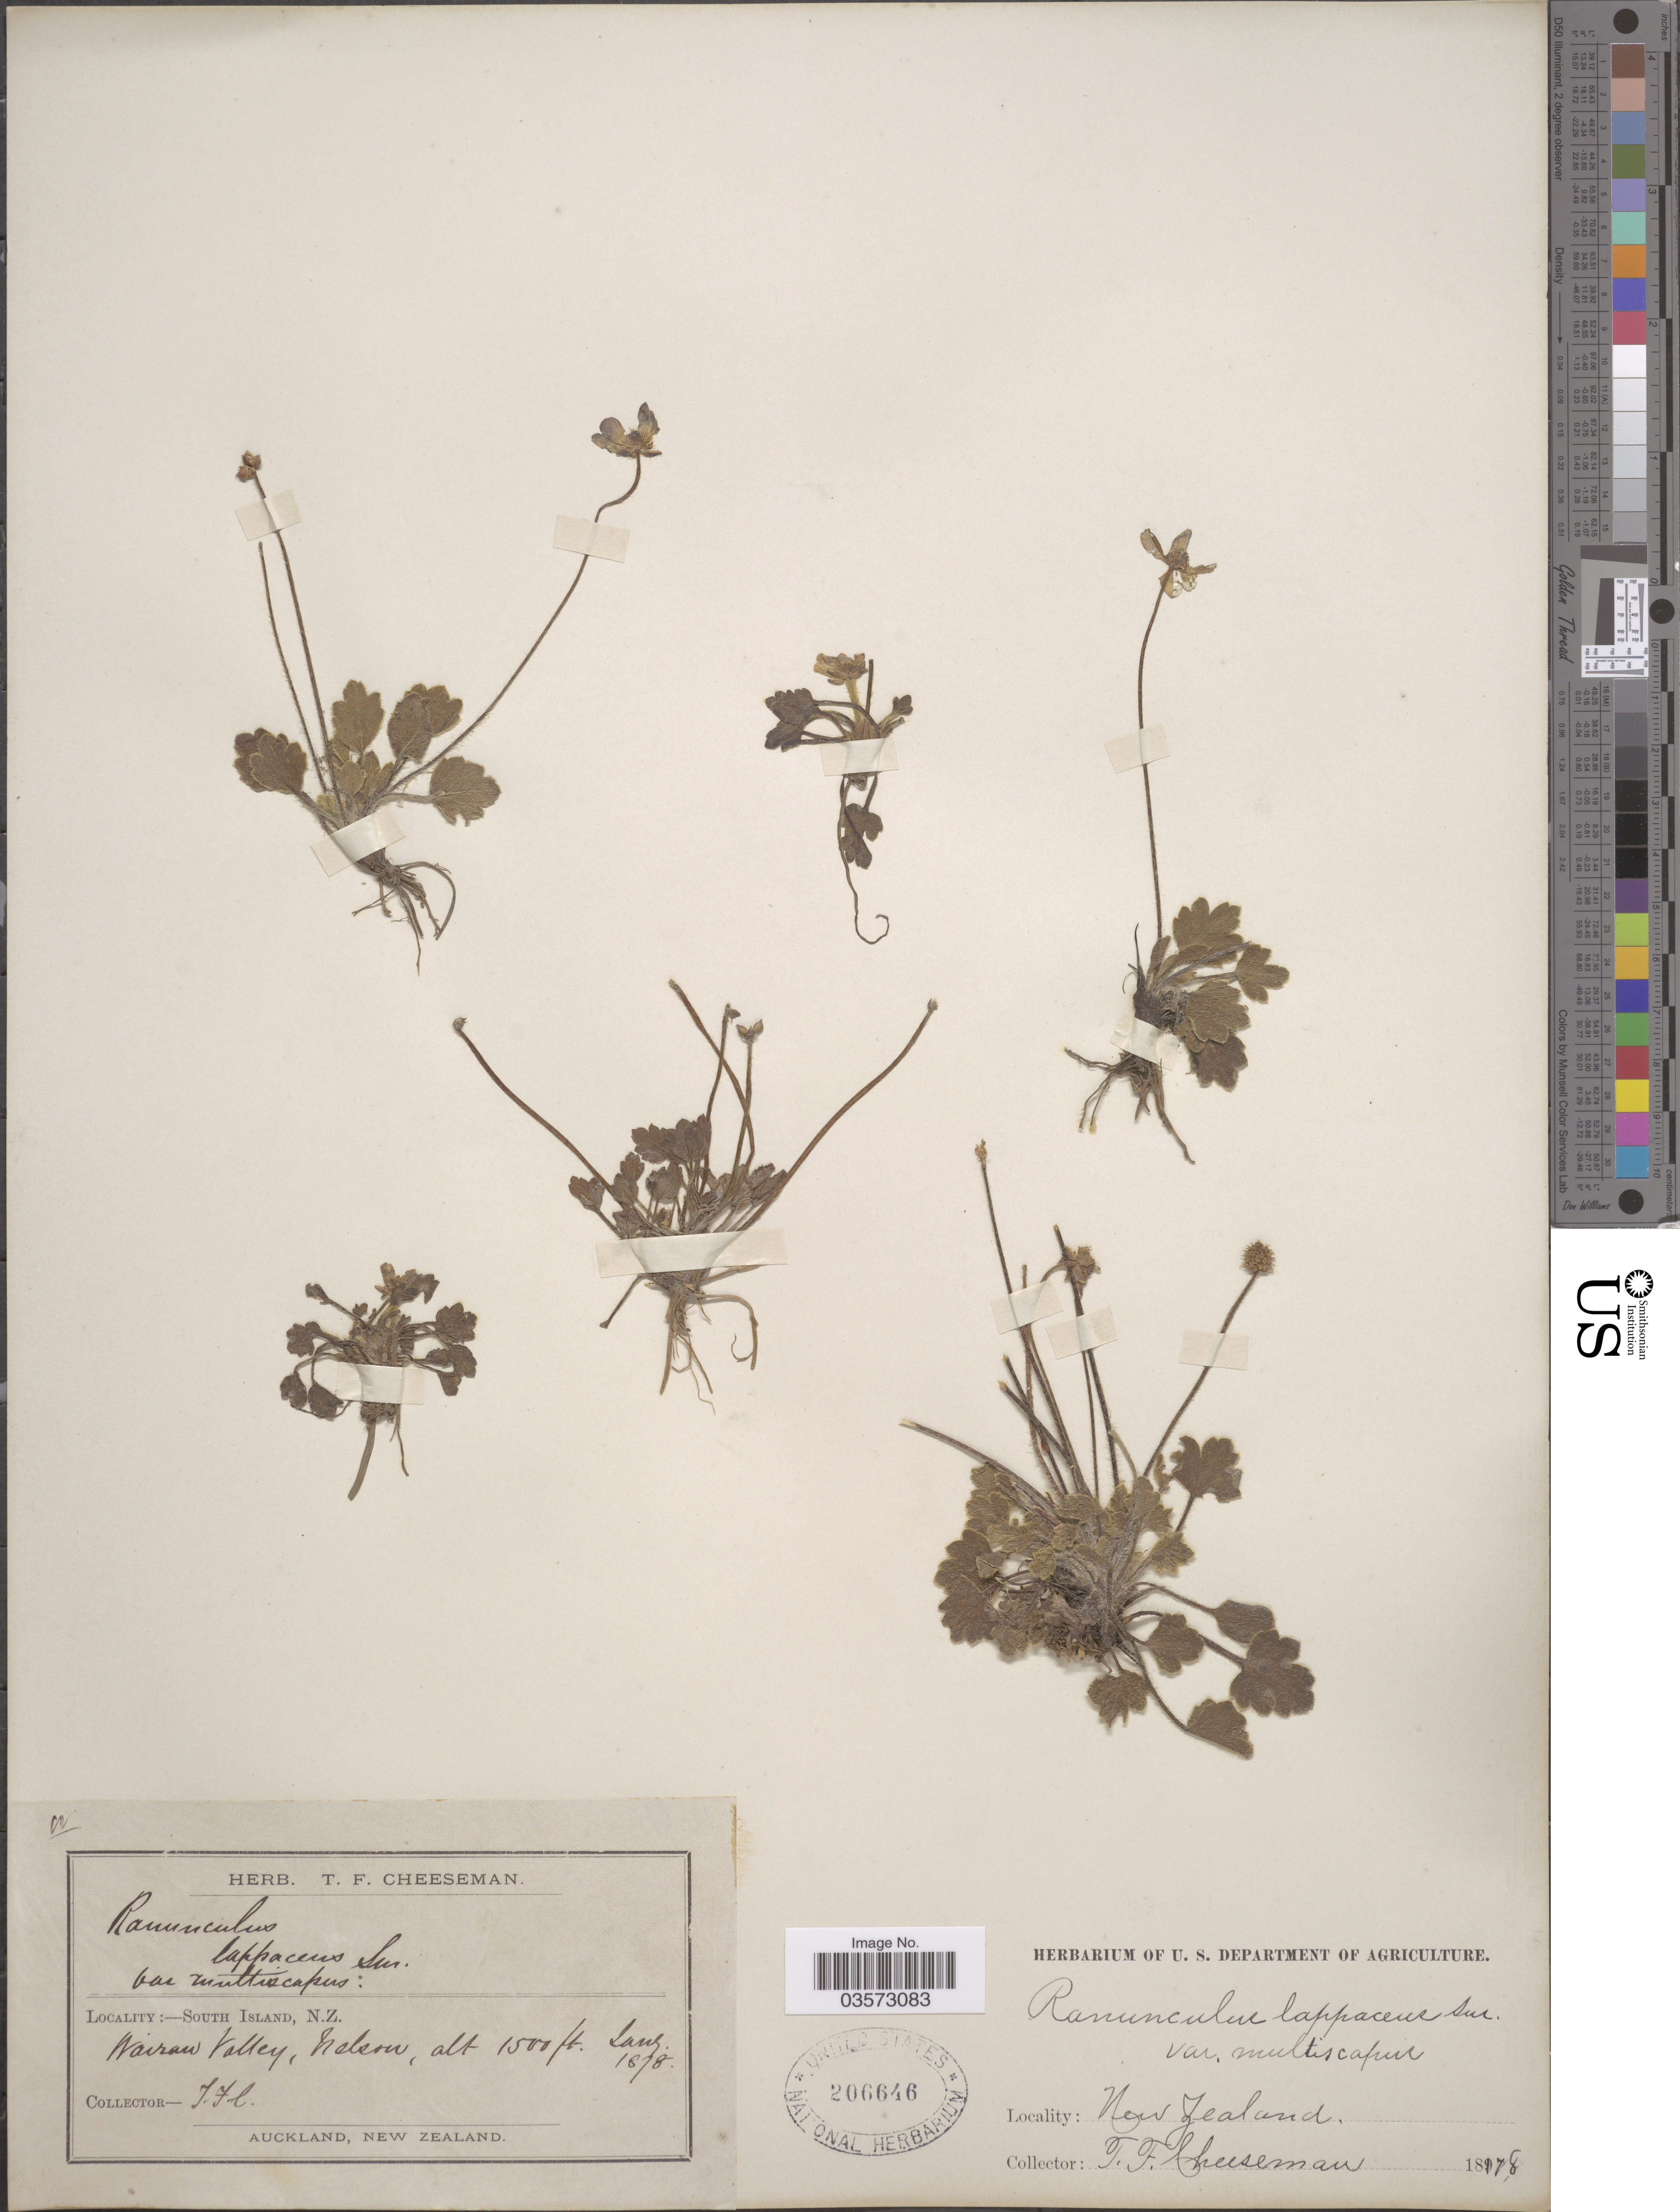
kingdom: Plantae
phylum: Tracheophyta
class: Magnoliopsida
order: Ranunculales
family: Ranunculaceae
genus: Ranunculus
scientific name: Ranunculus lappaceus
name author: Sm.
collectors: T. F. Cheeseman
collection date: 1878-01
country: New Zealand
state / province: Nelson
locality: South Island. Wairau Valley, Nelson.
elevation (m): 457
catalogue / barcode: US 206646